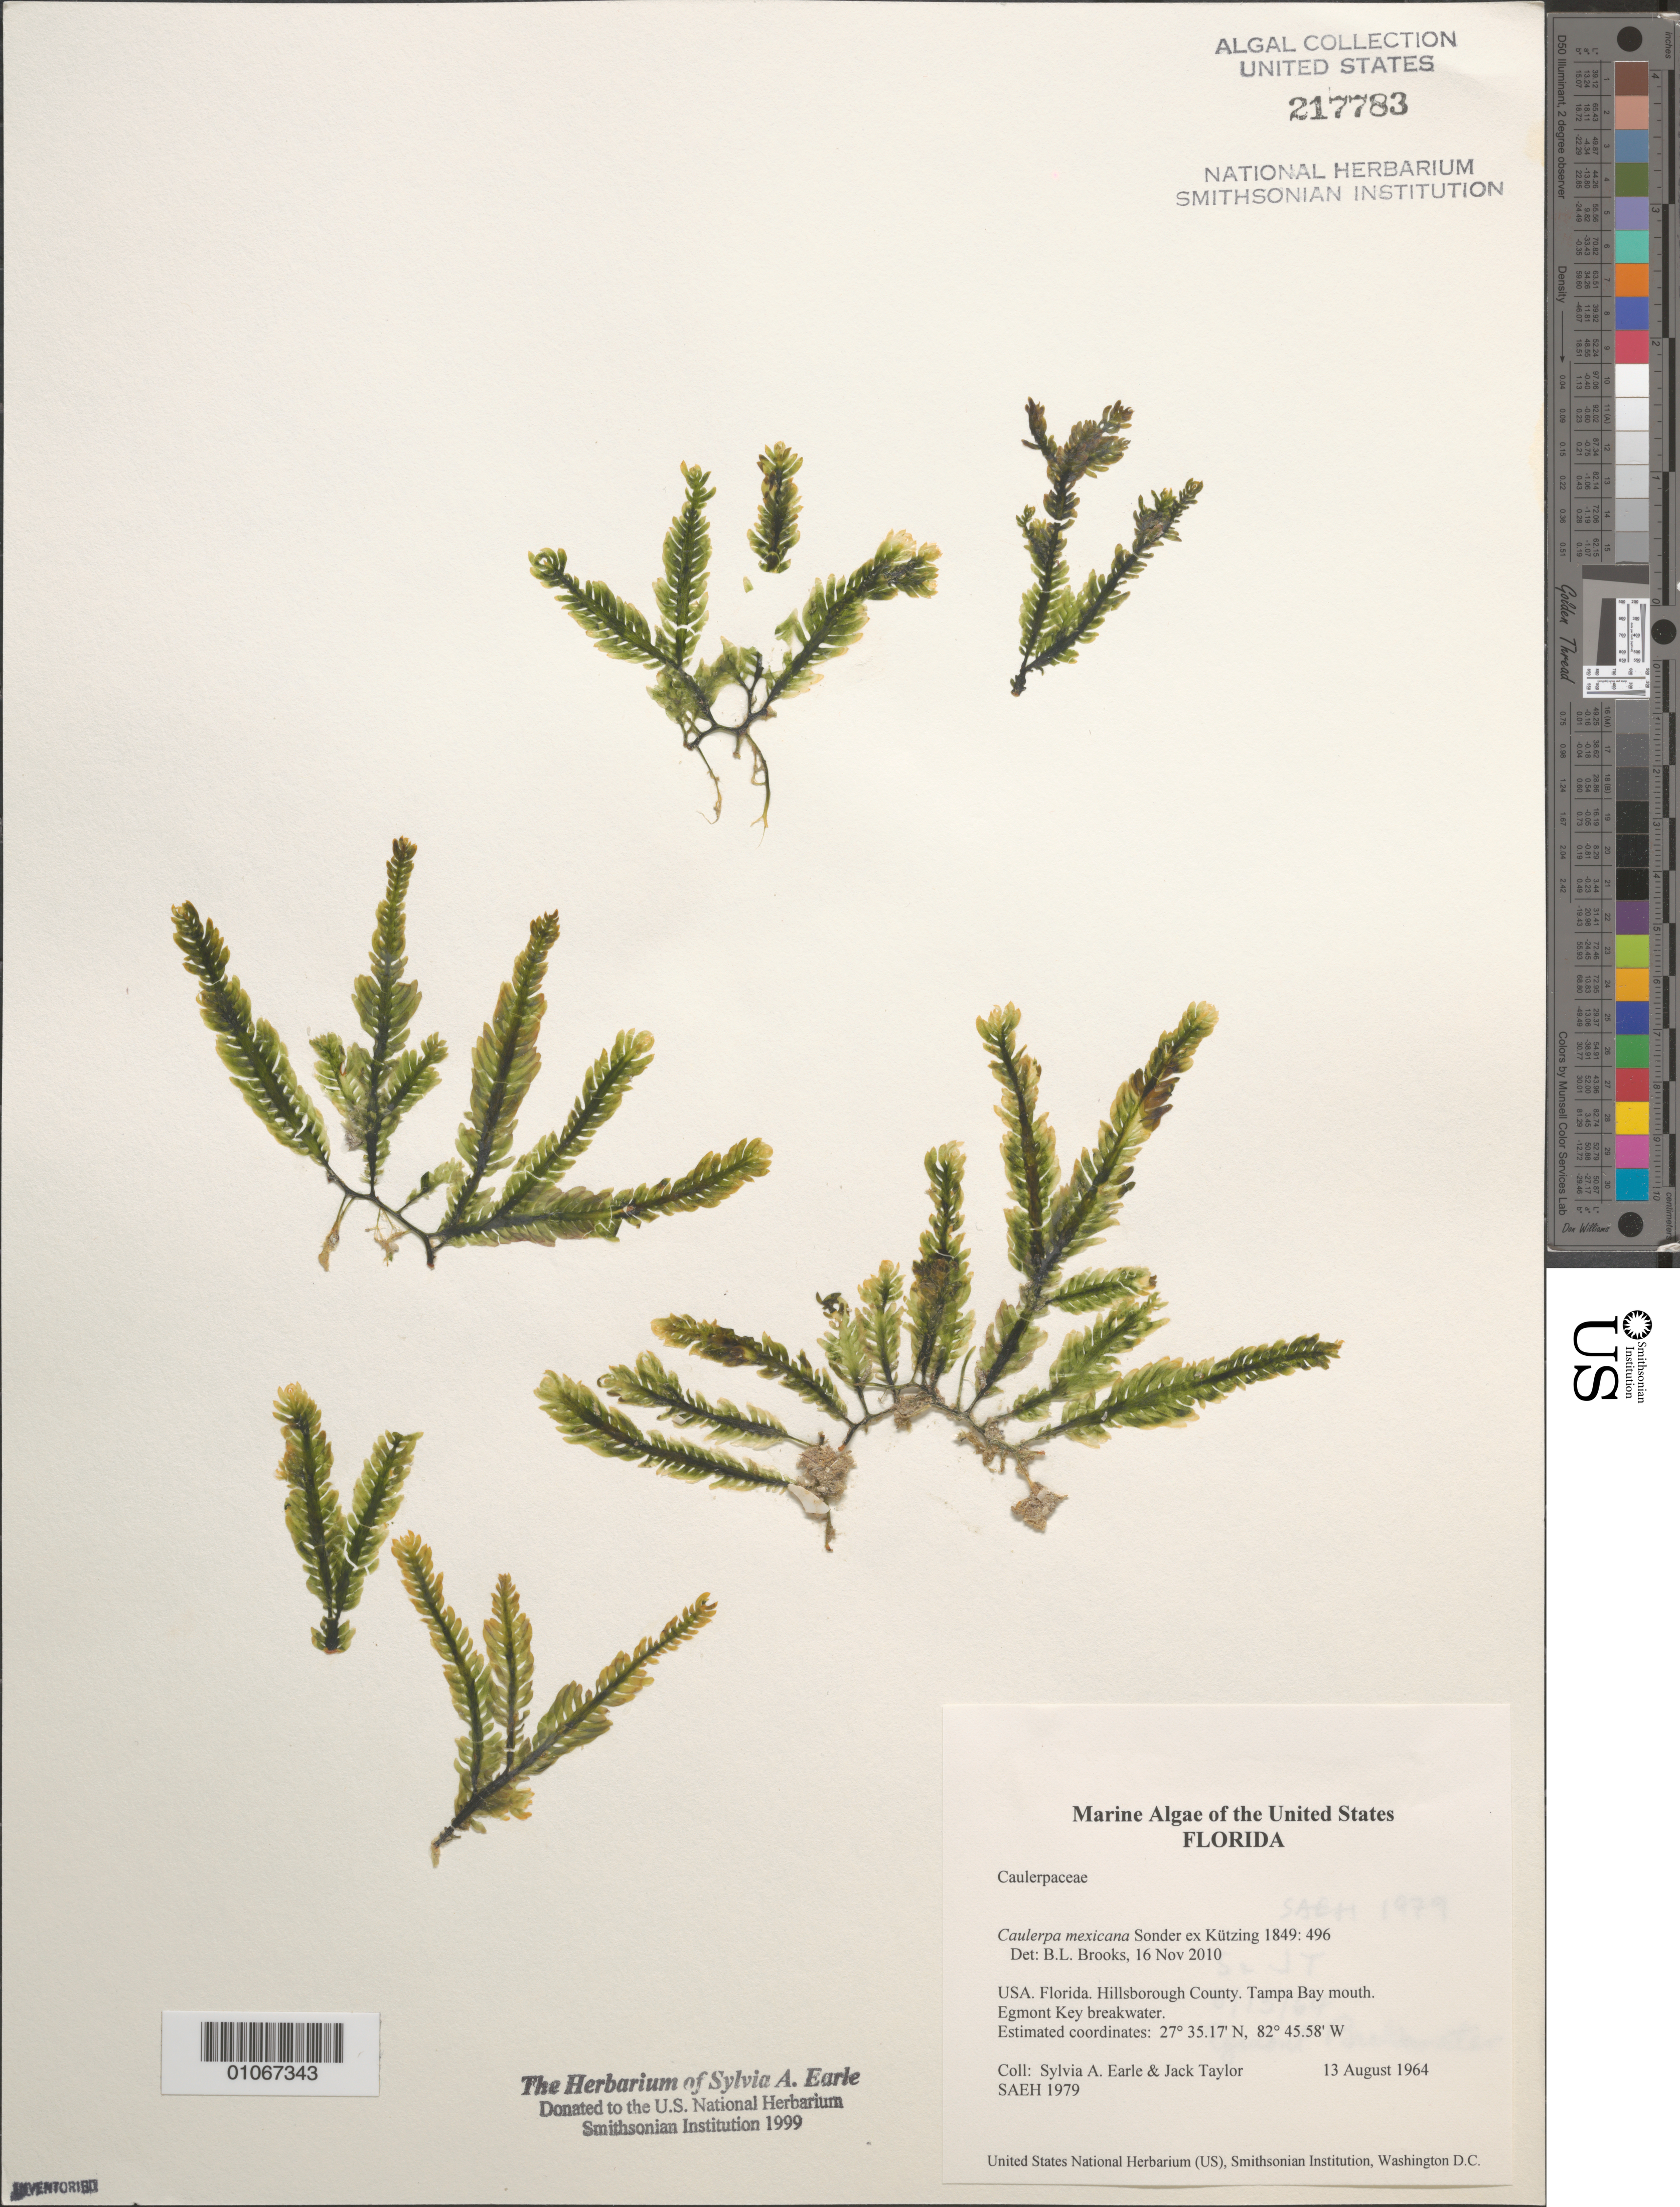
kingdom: Plantae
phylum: Chlorophyta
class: Ulvophyceae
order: Bryopsidales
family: Caulerpaceae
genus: Caulerpa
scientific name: Caulerpa mexicana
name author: Sond. ex Kütz.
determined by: Brooks, B. L., (BOT), Smithsonian Institution - National Museum of Natural History (UNITED STATES)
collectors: S. A. Earle & J. L. Taylor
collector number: SAEH 1979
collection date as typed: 13 Aug 1964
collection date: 1964-08-13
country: United States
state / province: Florida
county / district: Hillsborough County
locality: Egmont Key breakwater, Tampa Bay mouth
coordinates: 27 35.17' N, 82 45.58' W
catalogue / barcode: US 217783